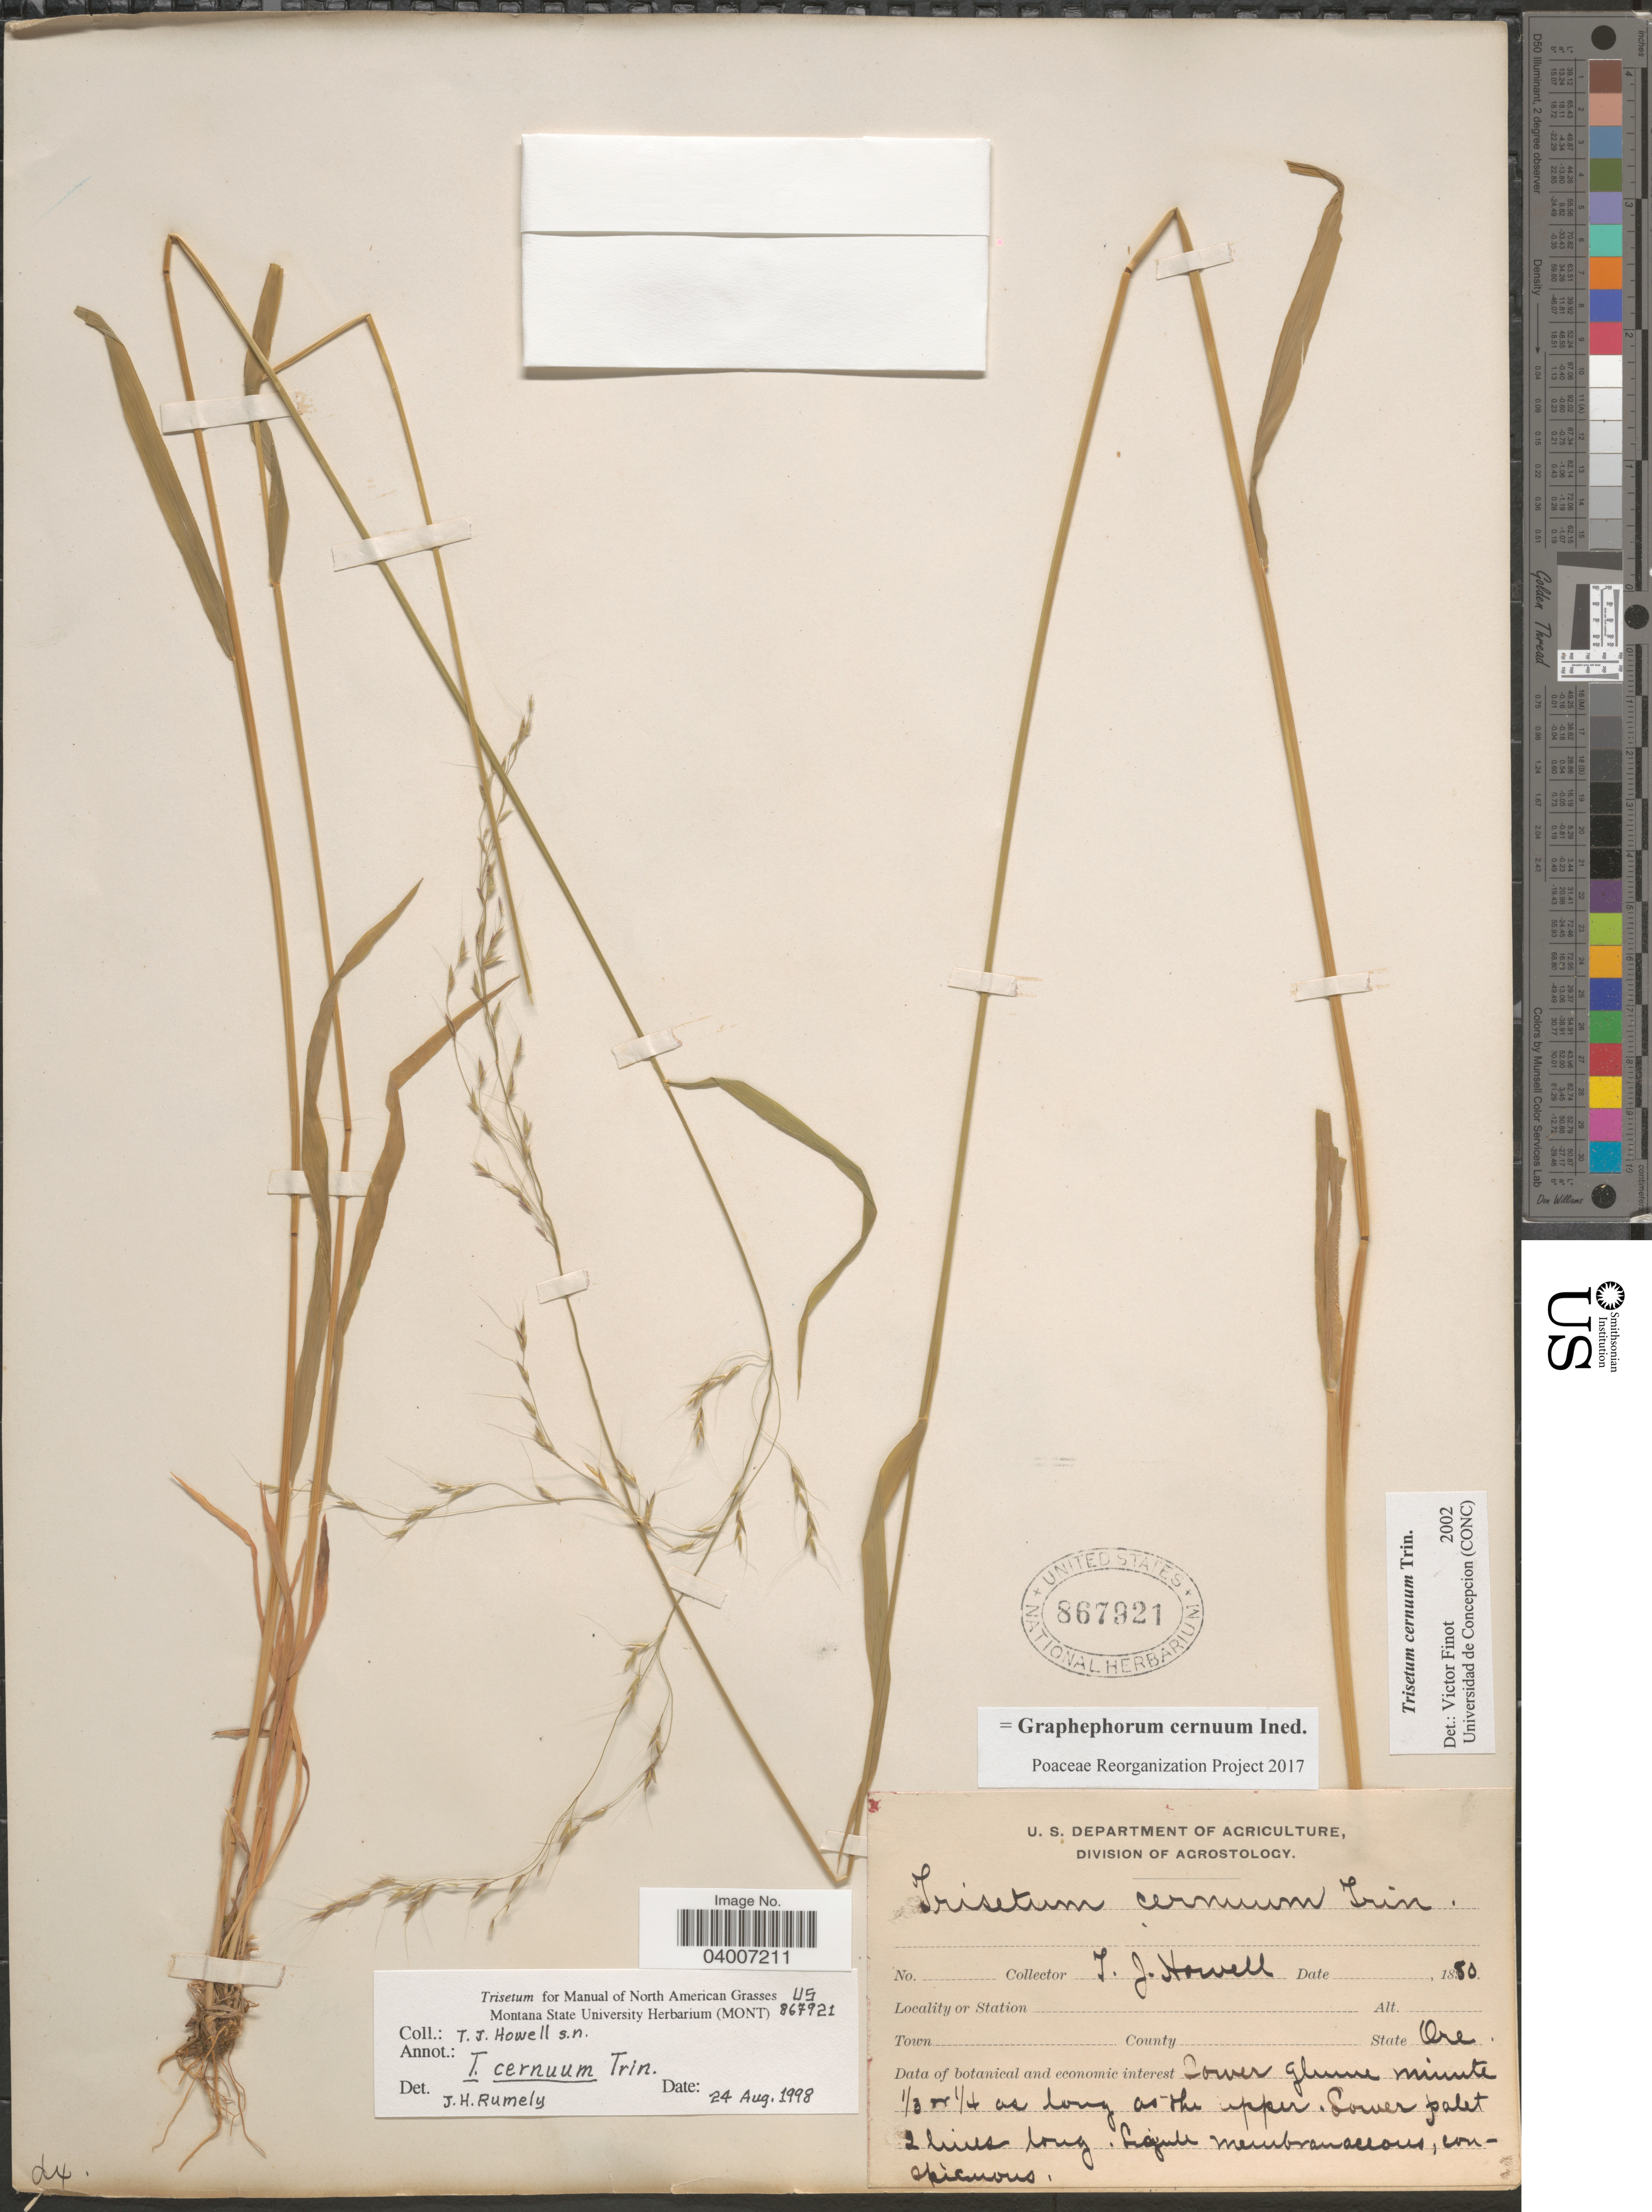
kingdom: Plantae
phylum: Tracheophyta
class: Liliopsida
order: Poales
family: Poaceae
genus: Graphephorum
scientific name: Graphephorum cernuum ined.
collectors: T. J. Howell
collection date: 1880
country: United States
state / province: Oregon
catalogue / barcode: US 867921